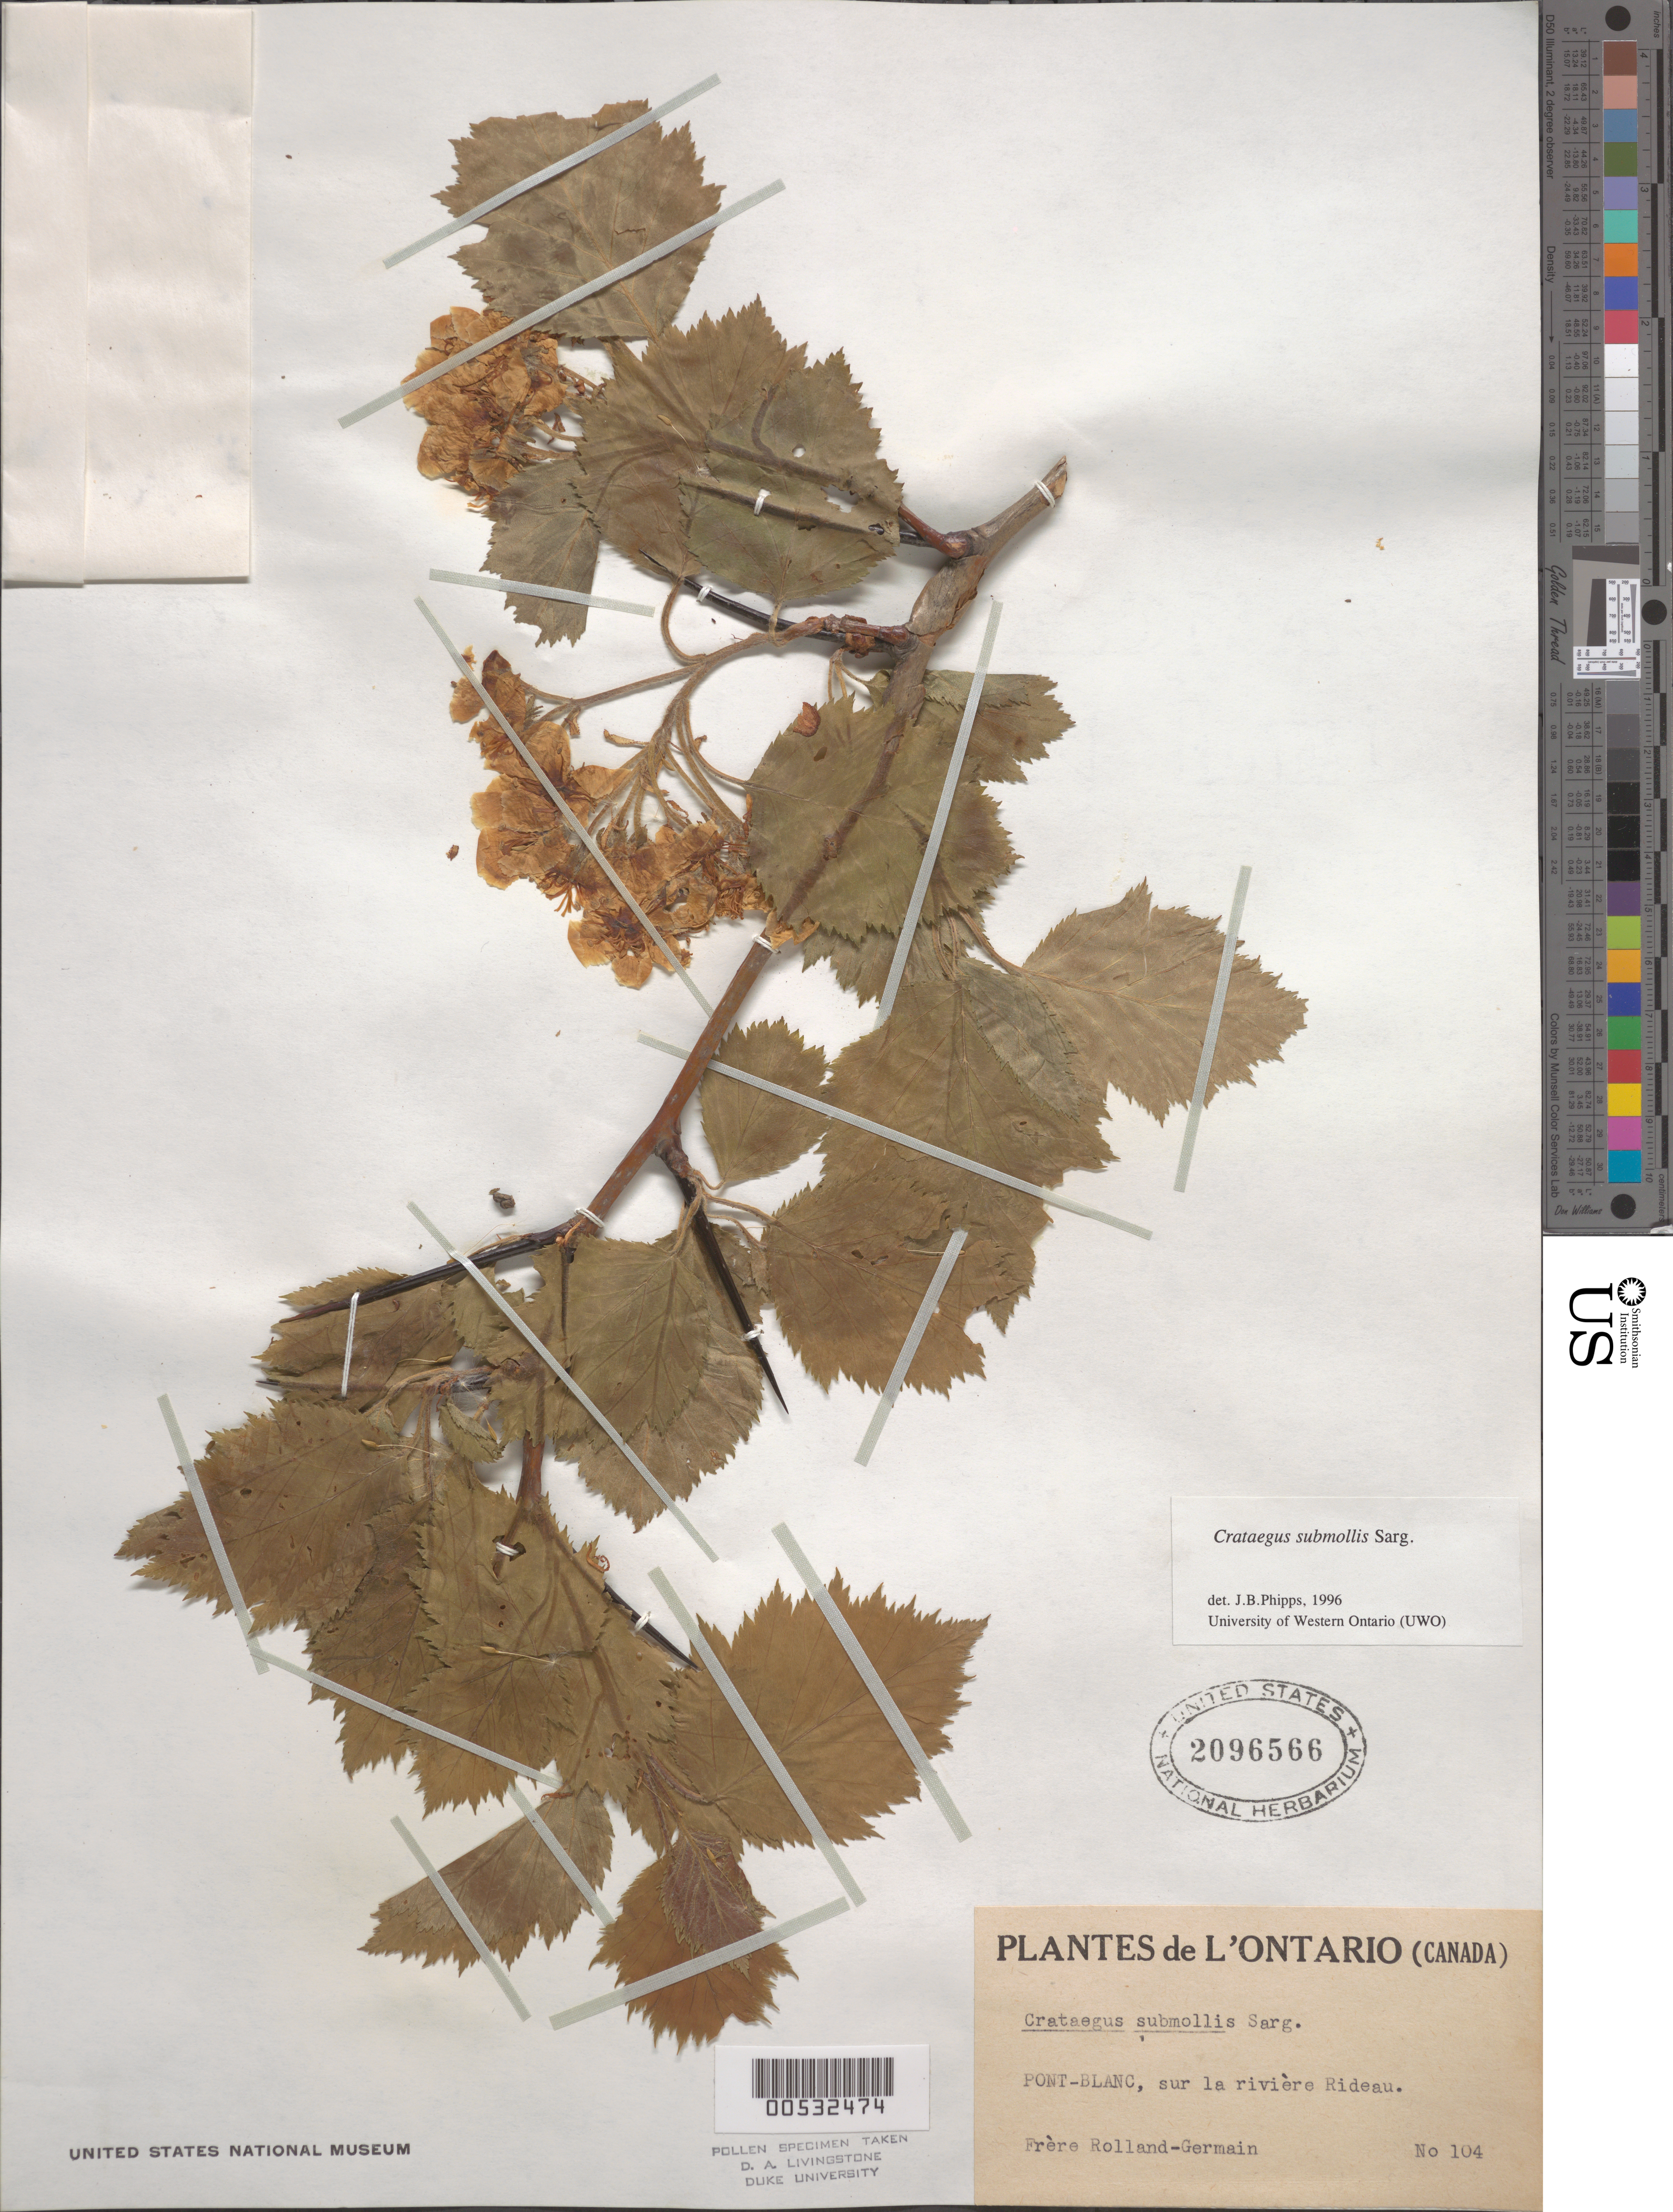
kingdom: Plantae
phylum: Tracheophyta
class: Magnoliopsida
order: Rosales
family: Rosaceae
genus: Crataegus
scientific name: Crataegus submollis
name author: Sarg.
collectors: F. Rollin-Germain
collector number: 104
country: Canada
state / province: Ontario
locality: Pont-Blanc, sur la rivière Rideau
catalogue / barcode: US 2096566